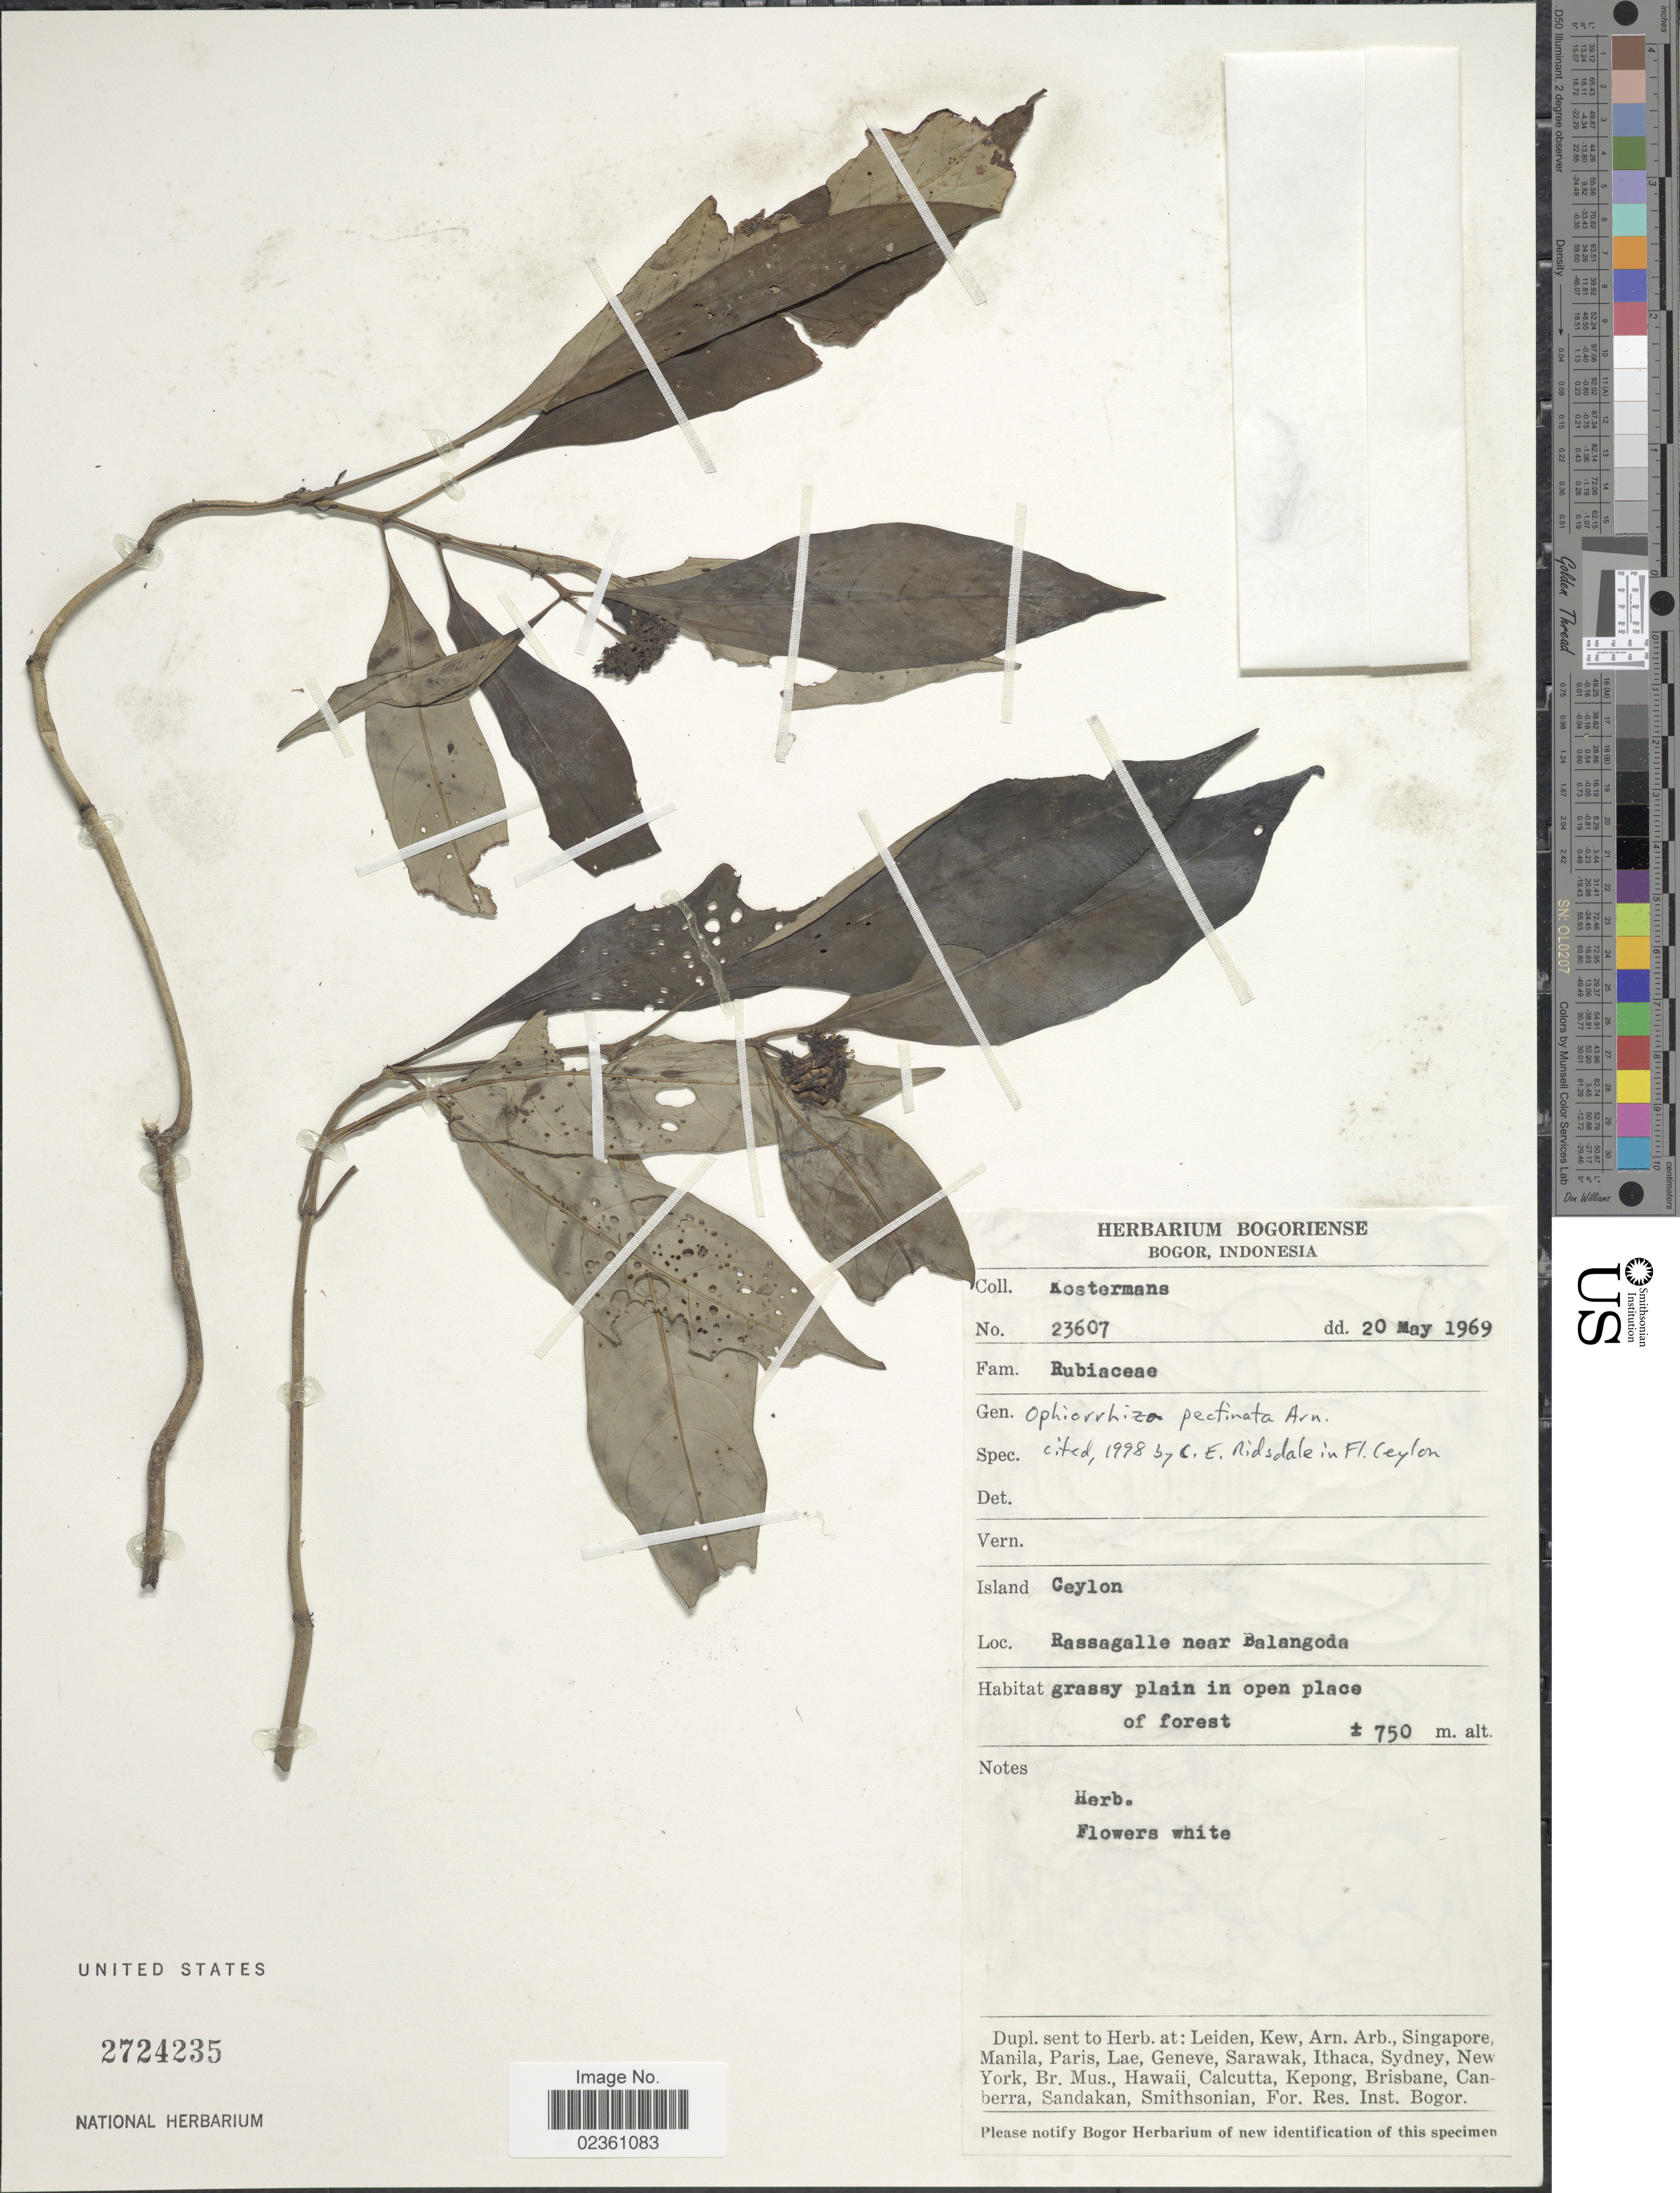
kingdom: Plantae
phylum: Tracheophyta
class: Magnoliopsida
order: Gentianales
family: Rubiaceae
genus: Ophiorrhiza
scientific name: Ophiorrhiza pectinata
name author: Arn.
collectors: Kostermans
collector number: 23607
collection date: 1969-05-20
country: Sri Lanka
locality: Island Ceylon, Rassagalle near Balangoda, grassy plain in open place of forest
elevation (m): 750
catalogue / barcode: US 2724235